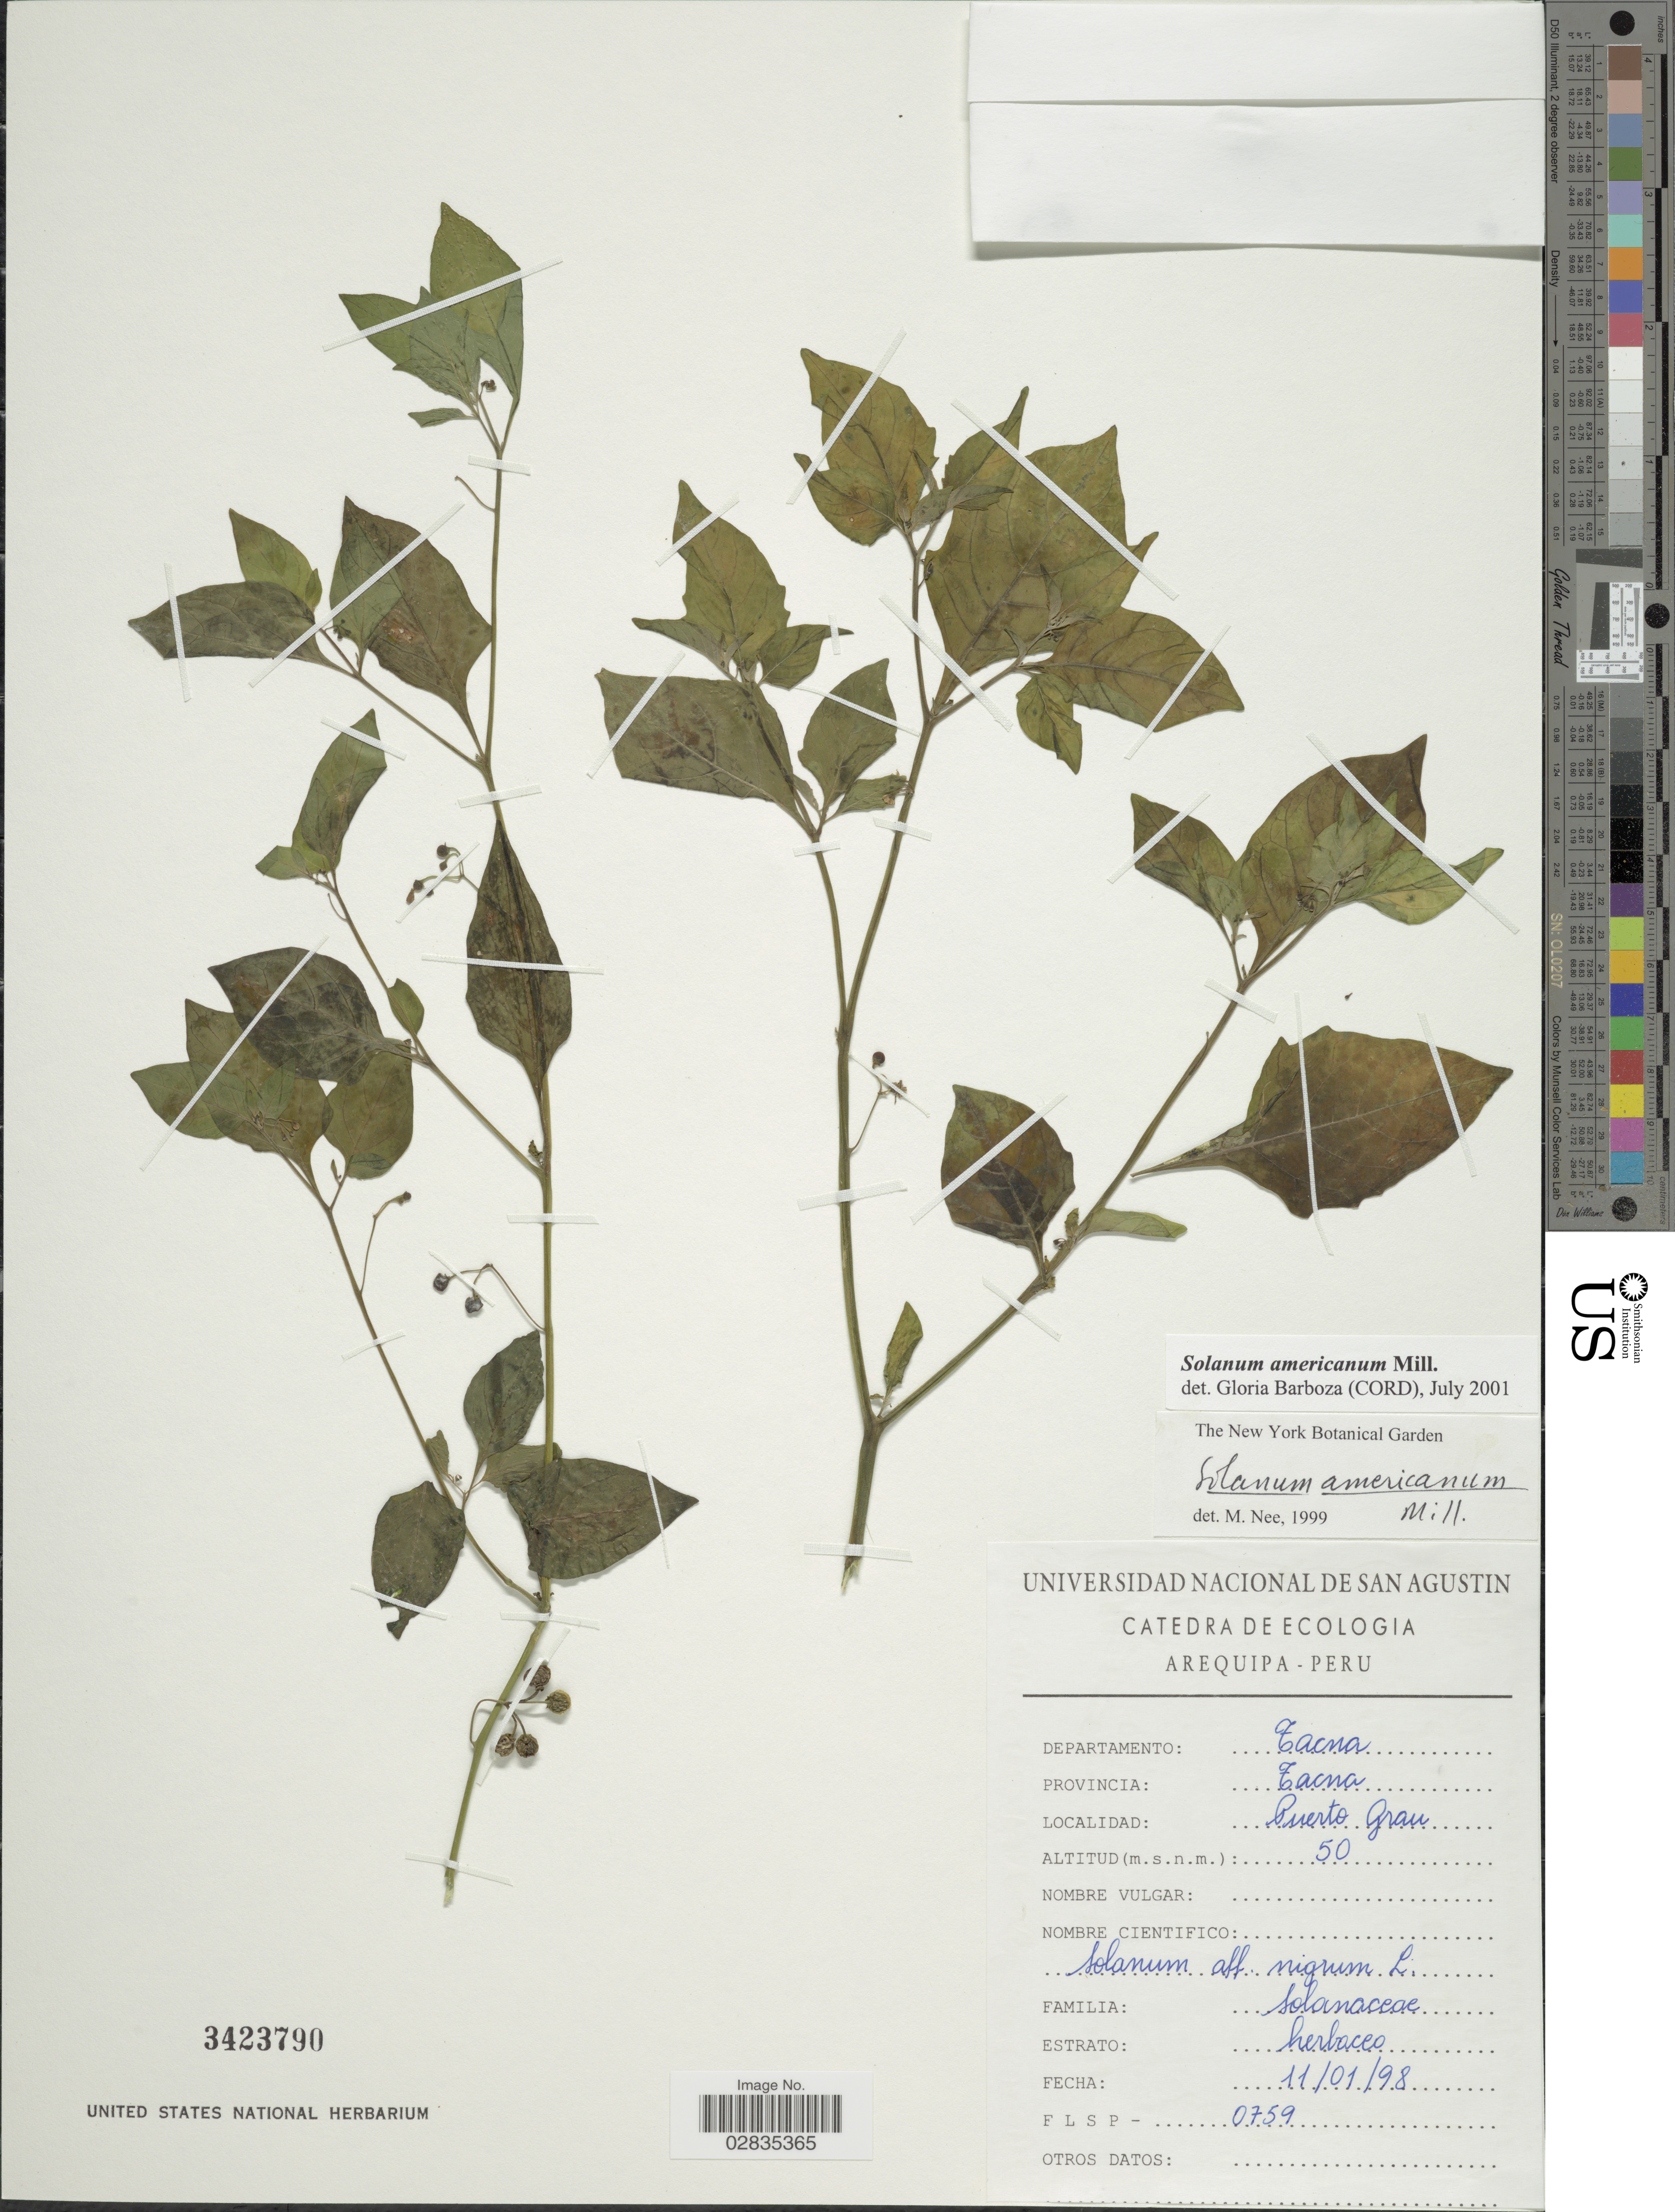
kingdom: Plantae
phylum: Tracheophyta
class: Magnoliopsida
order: Solanales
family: Solanaceae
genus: Solanum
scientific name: Solanum americanum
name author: Mill.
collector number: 0759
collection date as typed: Transcribed d/m/y: 11/1/98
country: Peru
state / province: Tacna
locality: Departamento Tacna. Provincia Tacna. Puerto Grau.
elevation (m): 50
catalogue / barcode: US 3423790